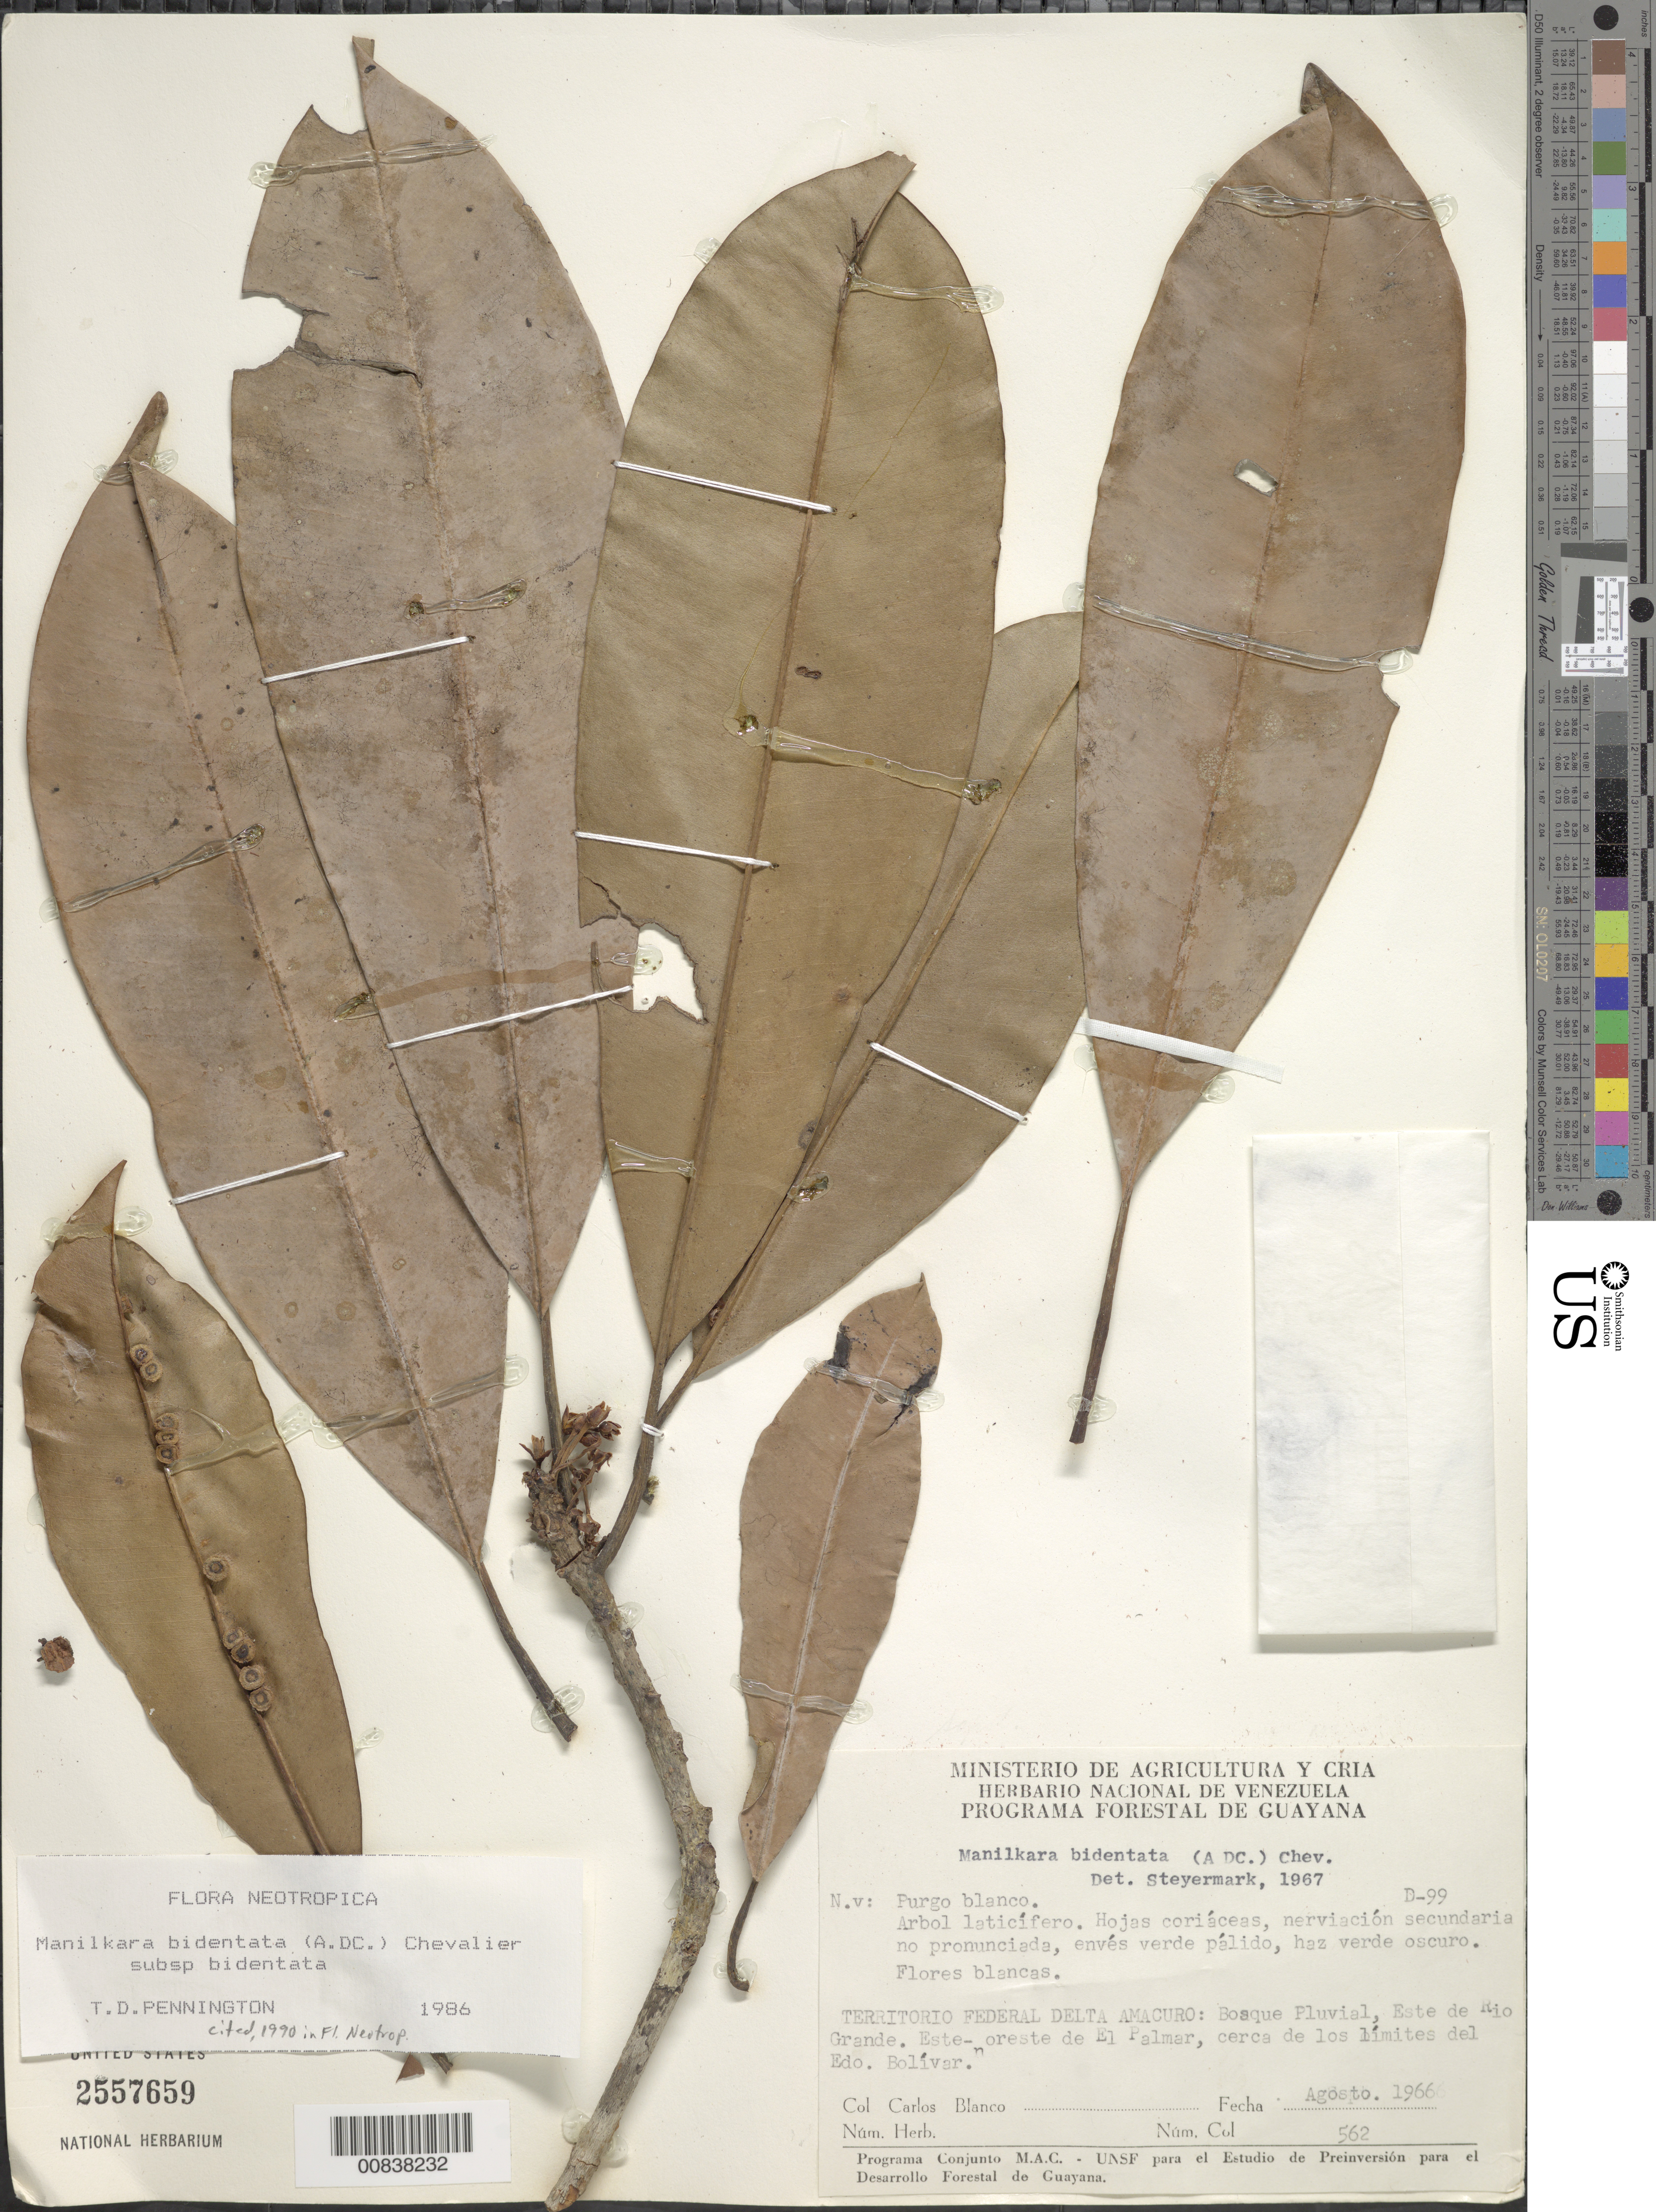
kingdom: Plantae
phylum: Tracheophyta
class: Magnoliopsida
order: Ericales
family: Sapotaceae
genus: Manilkara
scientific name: Manilkara bidentata subsp. bidentata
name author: (A. DC.) A. Chev.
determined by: Pennington, T. D., (K)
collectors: C. A. Blanco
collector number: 562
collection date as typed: Aug-66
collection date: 1966-08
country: Venezuela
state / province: Delta Amacuro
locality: Río Grande, Este de; Este-Noreste de El Palmar, cerca de los limites del Estado Bolívar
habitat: Rainforest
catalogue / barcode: US 2557659